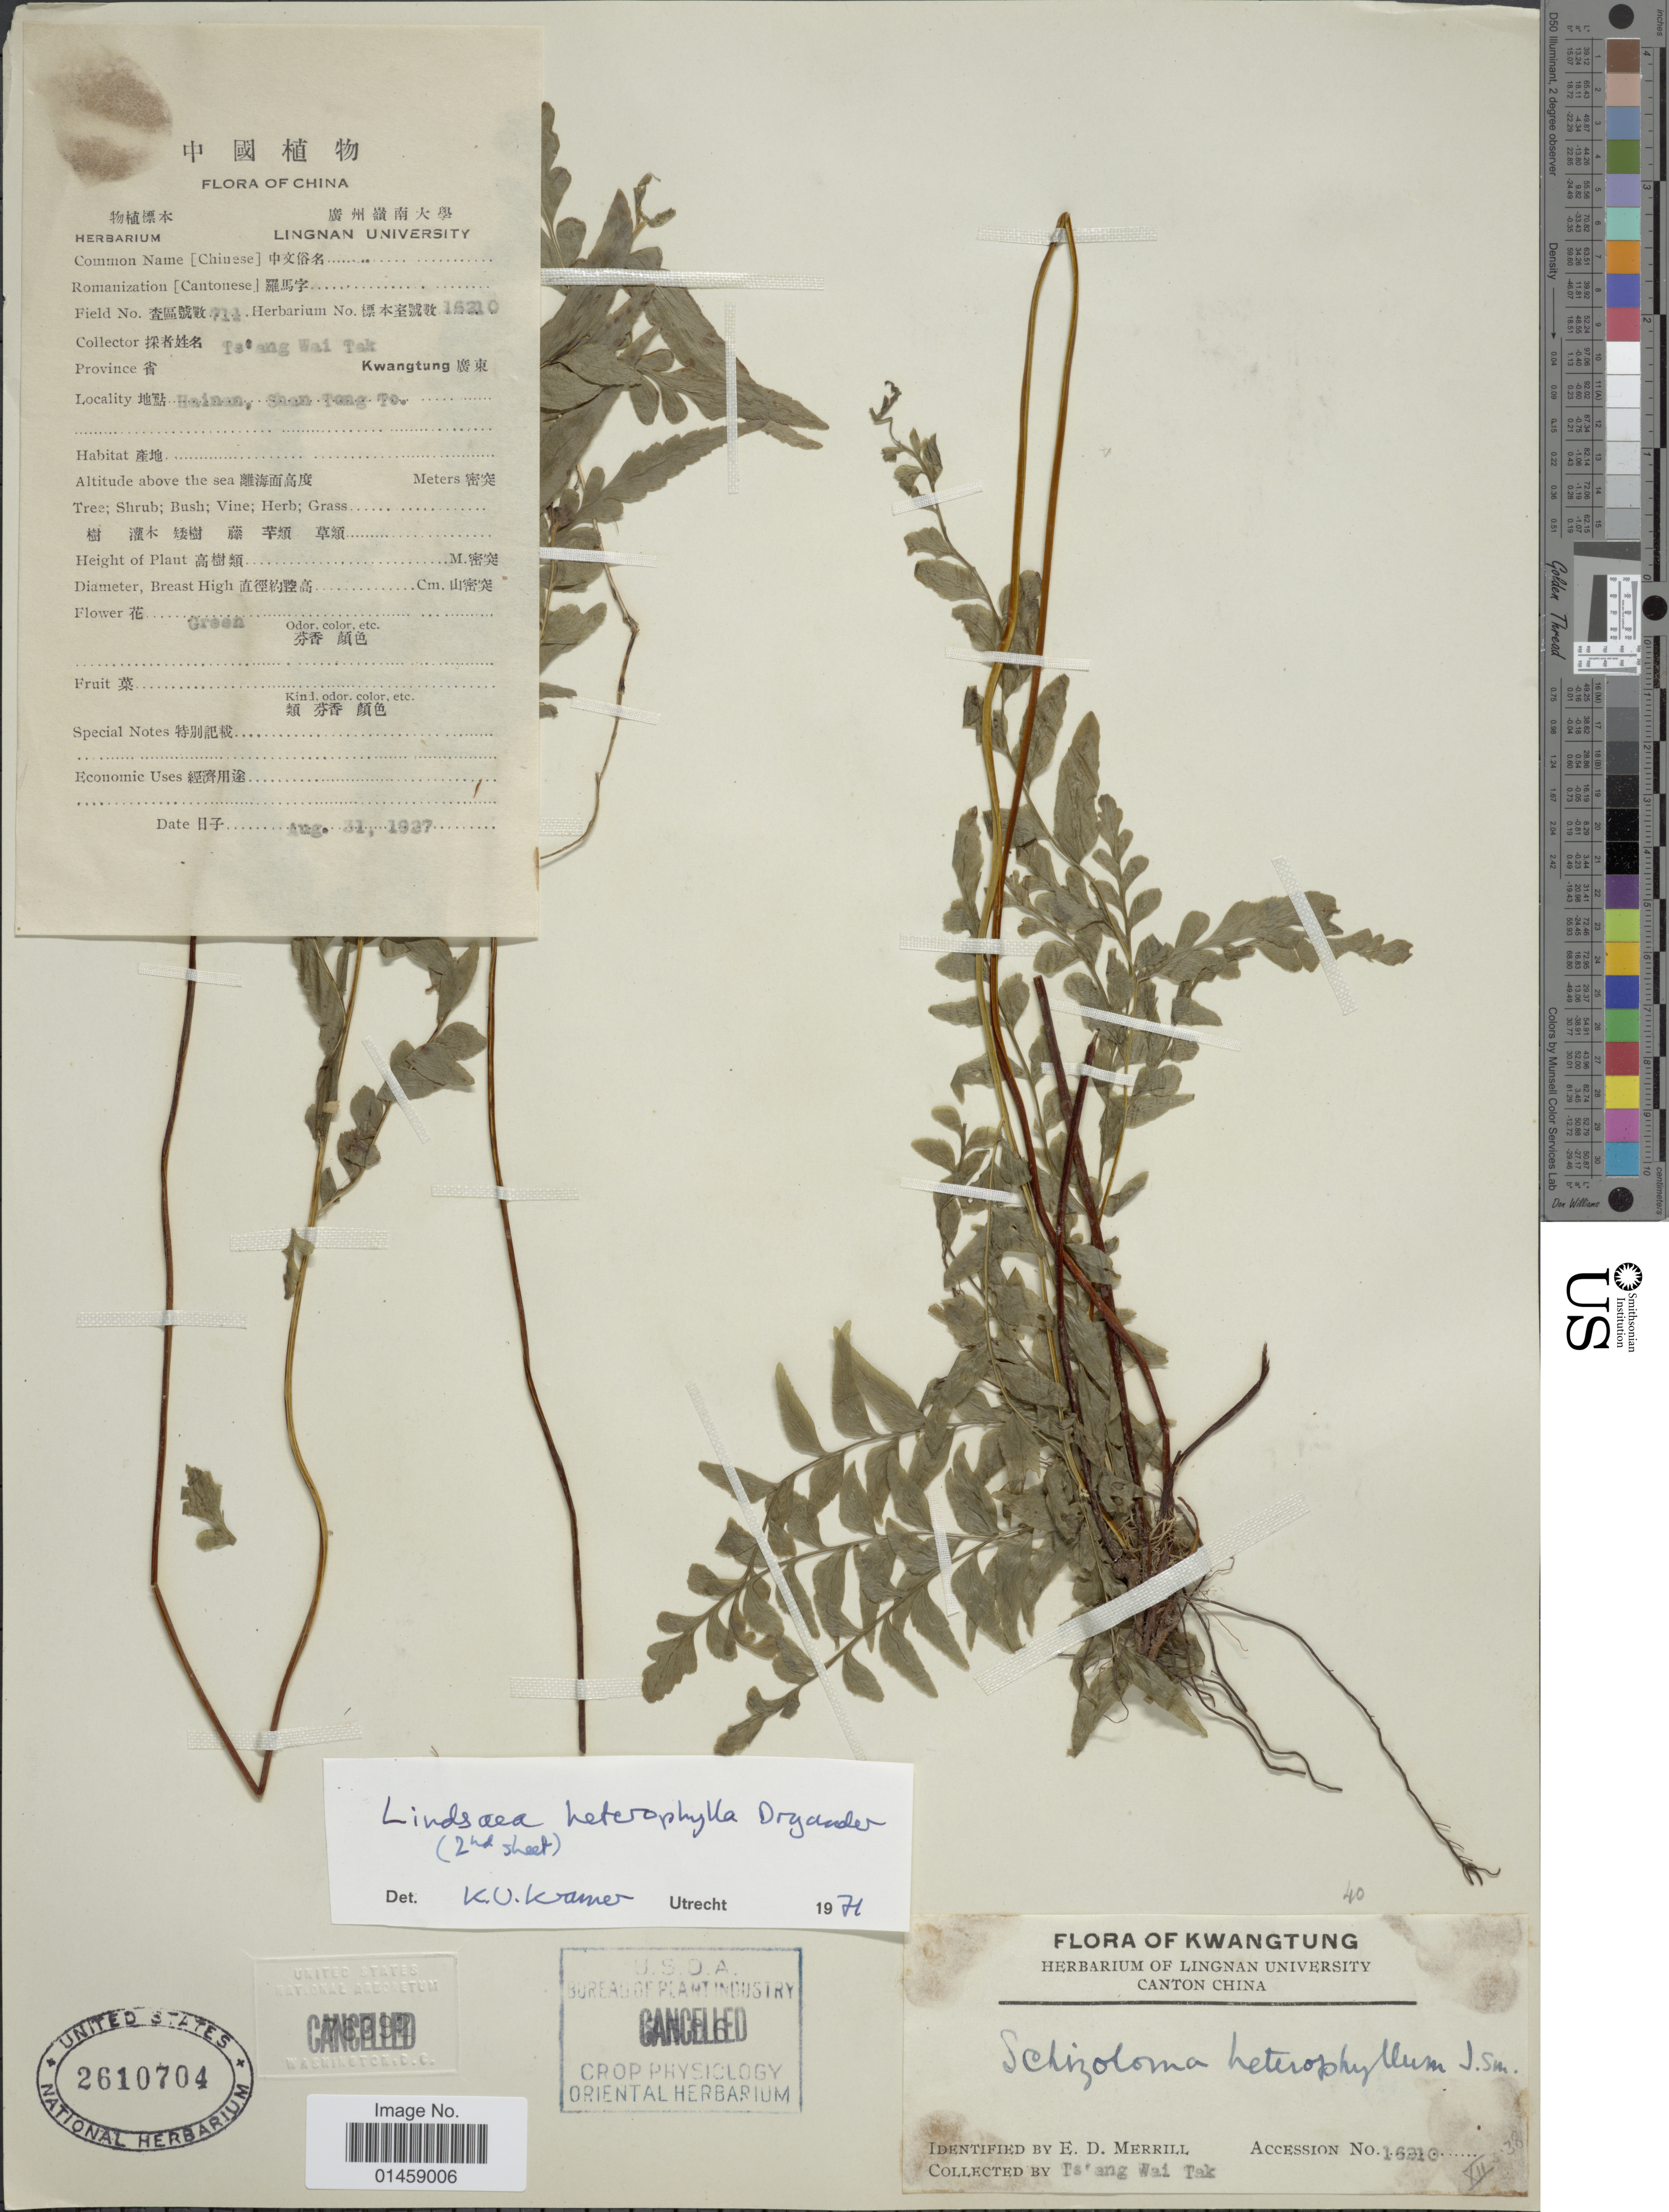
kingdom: Plantae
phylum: Tracheophyta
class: Polypodiopsida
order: Polypodiales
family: Lindsaeaceae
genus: Lindsaea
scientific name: Lindsaea heterophylla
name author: Dryand.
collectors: W. T. Tsang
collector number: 16210 *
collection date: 1937-08-31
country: China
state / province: Hainan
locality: Hainan, Shan Tang To. [interpreted]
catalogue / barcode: US 2610704